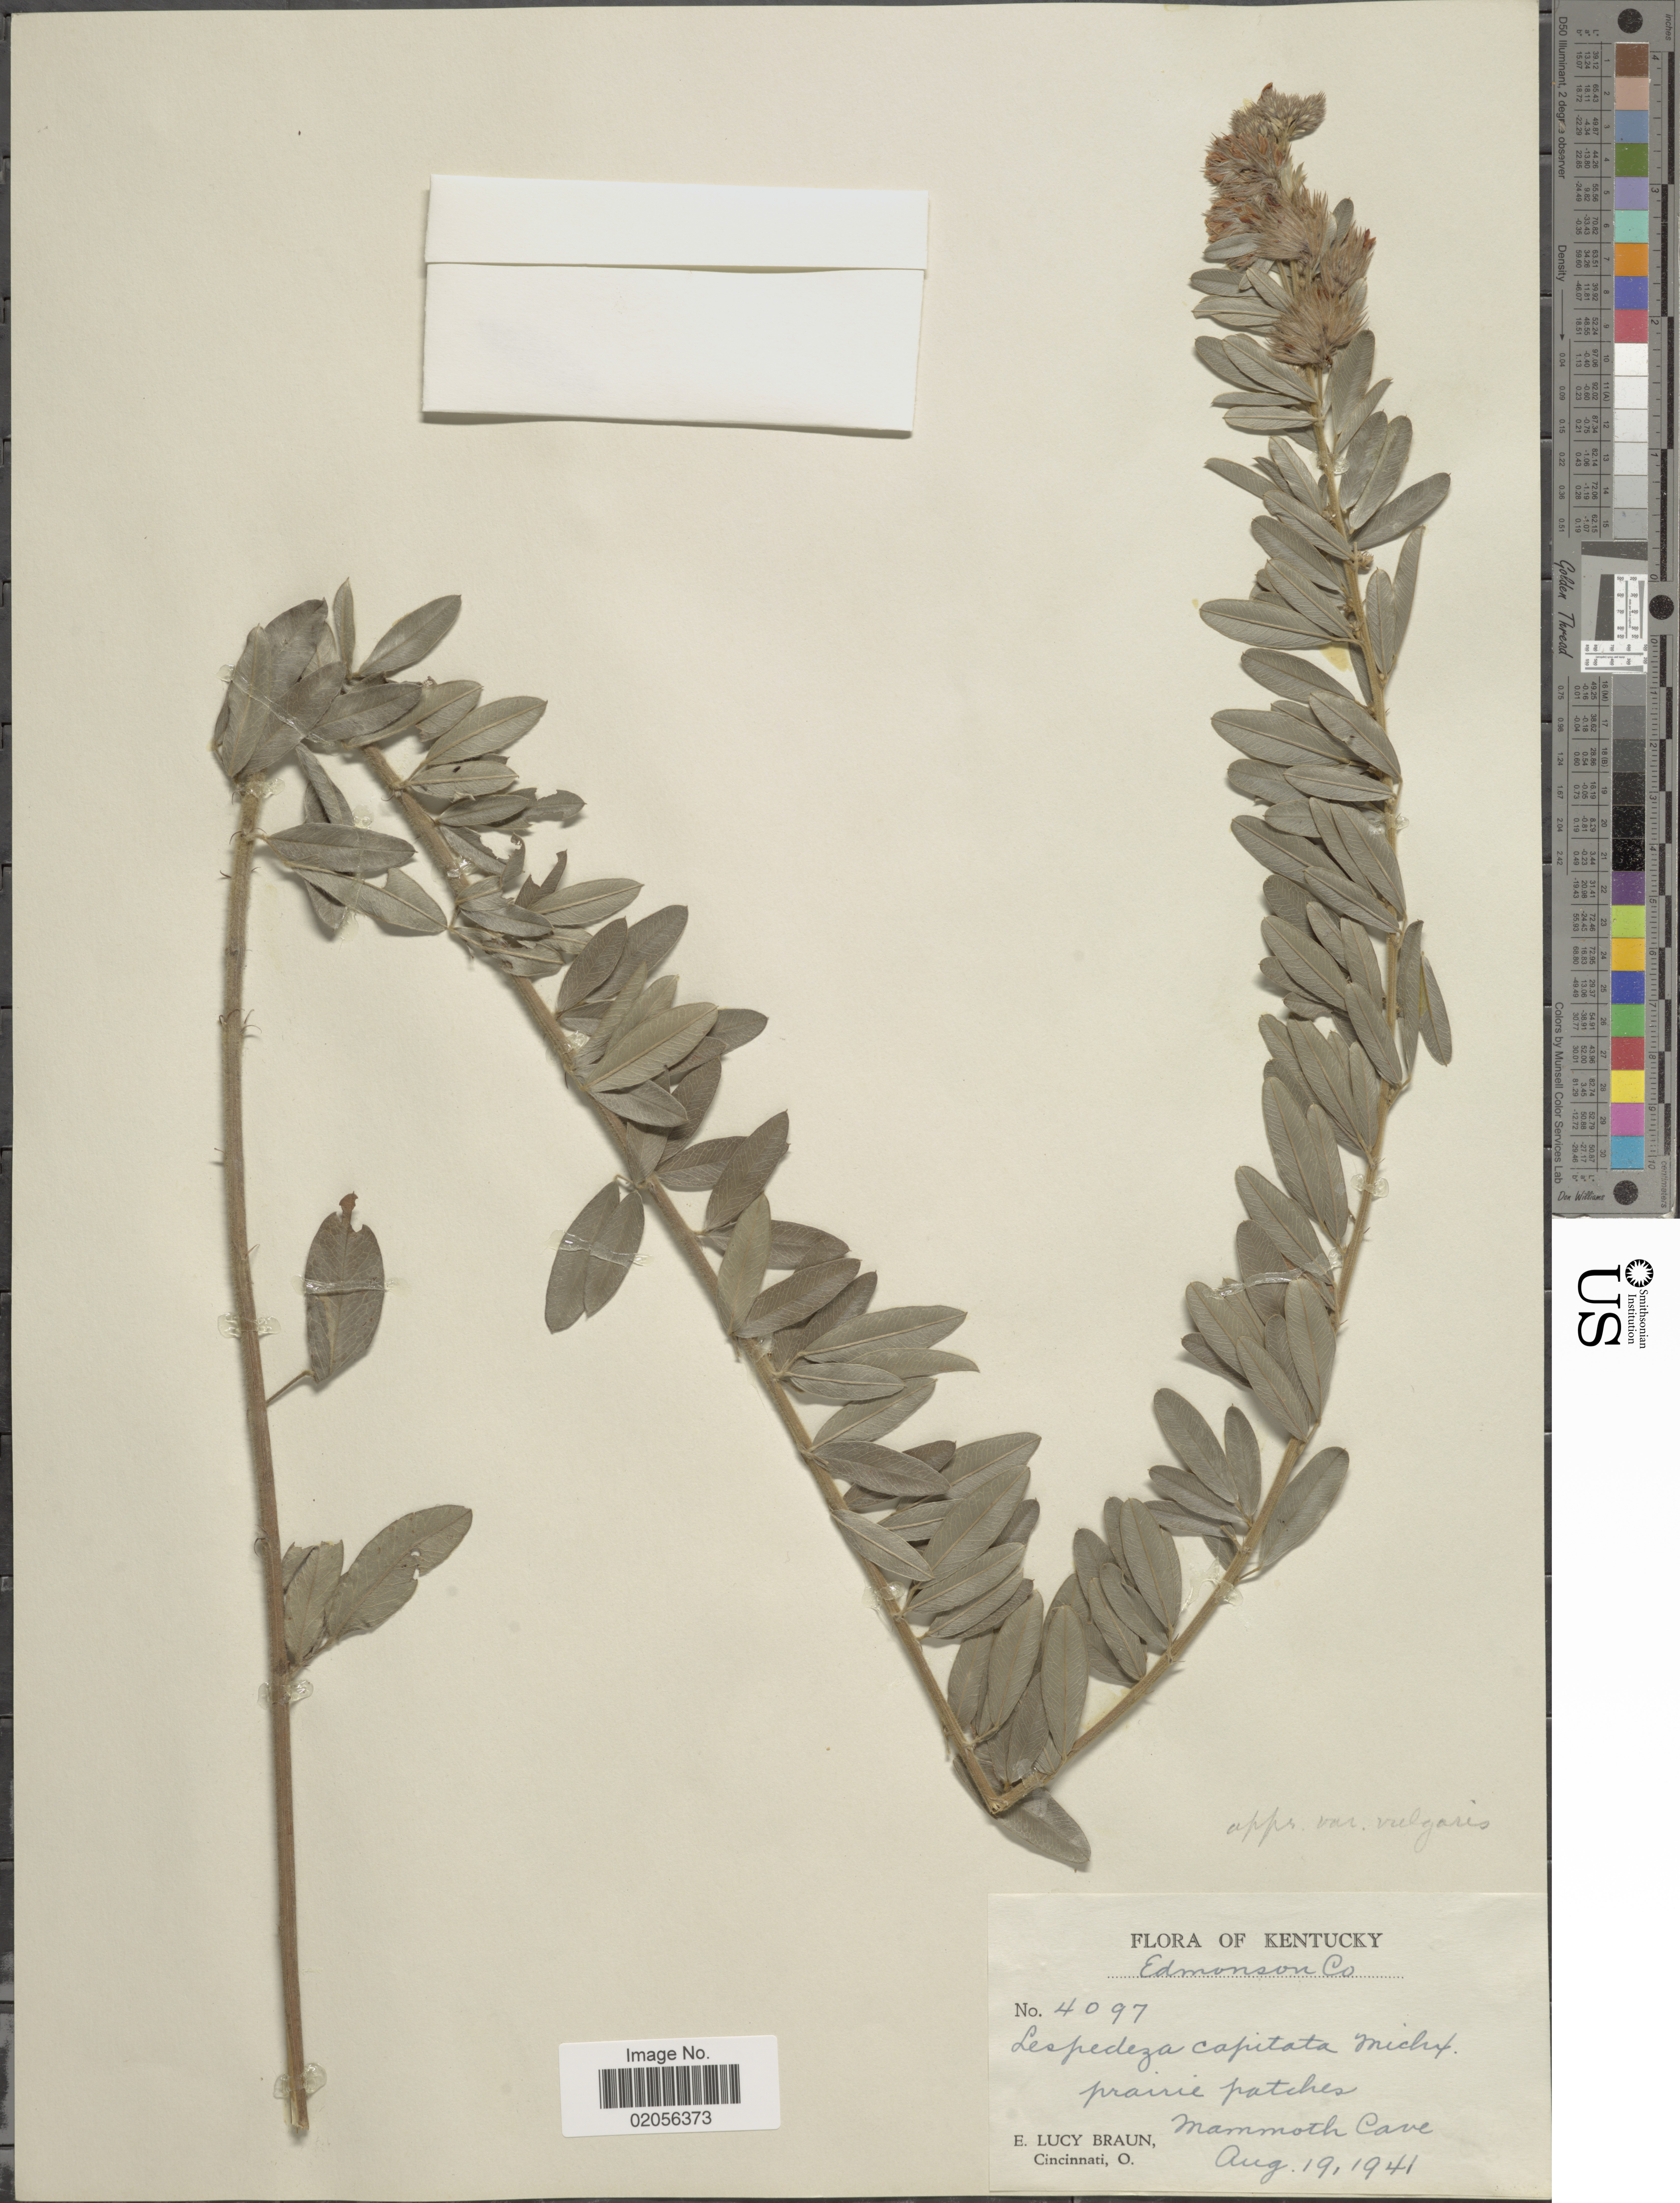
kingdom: Plantae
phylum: Tracheophyta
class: Magnoliopsida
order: Fabales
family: Fabaceae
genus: Lespedeza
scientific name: Lespedeza capitata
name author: Michx.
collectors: E. L. Braun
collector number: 4097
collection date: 1941-08-19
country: United States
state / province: Kentucky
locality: Edmonson Co. Mammoth Cave